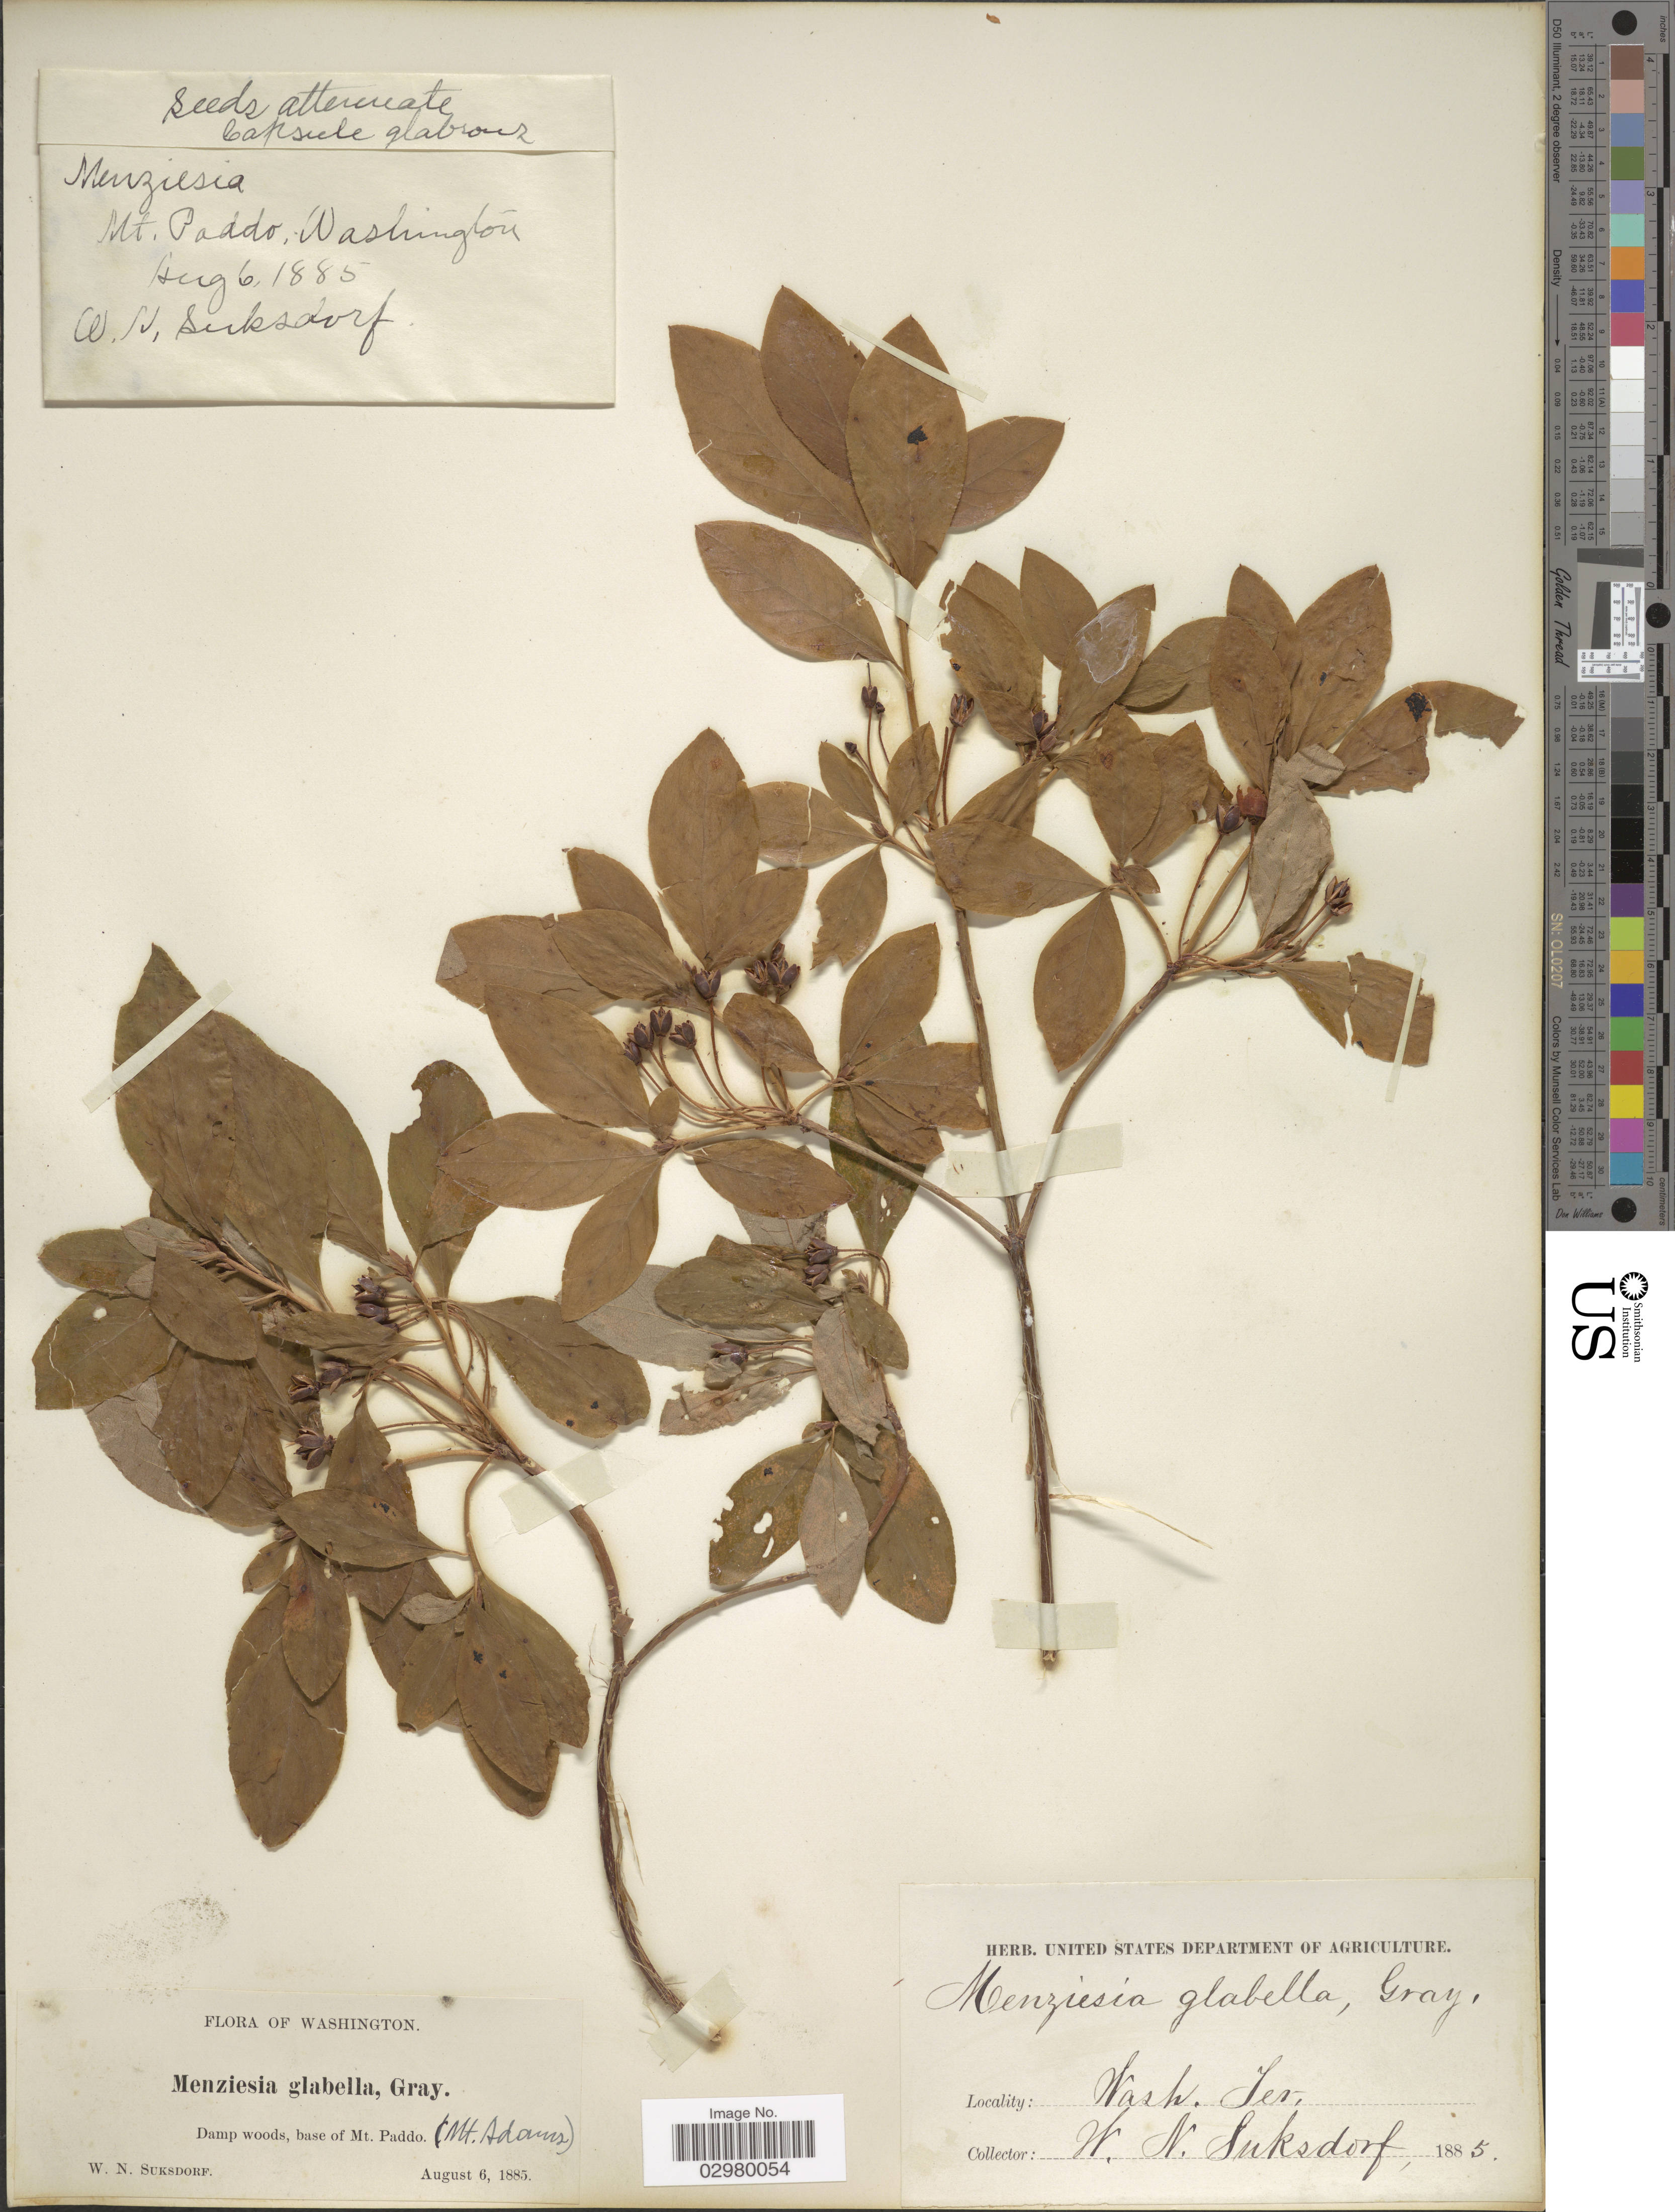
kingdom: Plantae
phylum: Tracheophyta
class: Magnoliopsida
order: Ericales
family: Ericaceae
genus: Menziesia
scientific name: Menziesia ferruginea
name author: Sm.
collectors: W. N. Suksdorf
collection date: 1885-08-06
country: United States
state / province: Washington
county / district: Skamania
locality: Damp woods, base of Mt. Paddo (Mt. Adams).